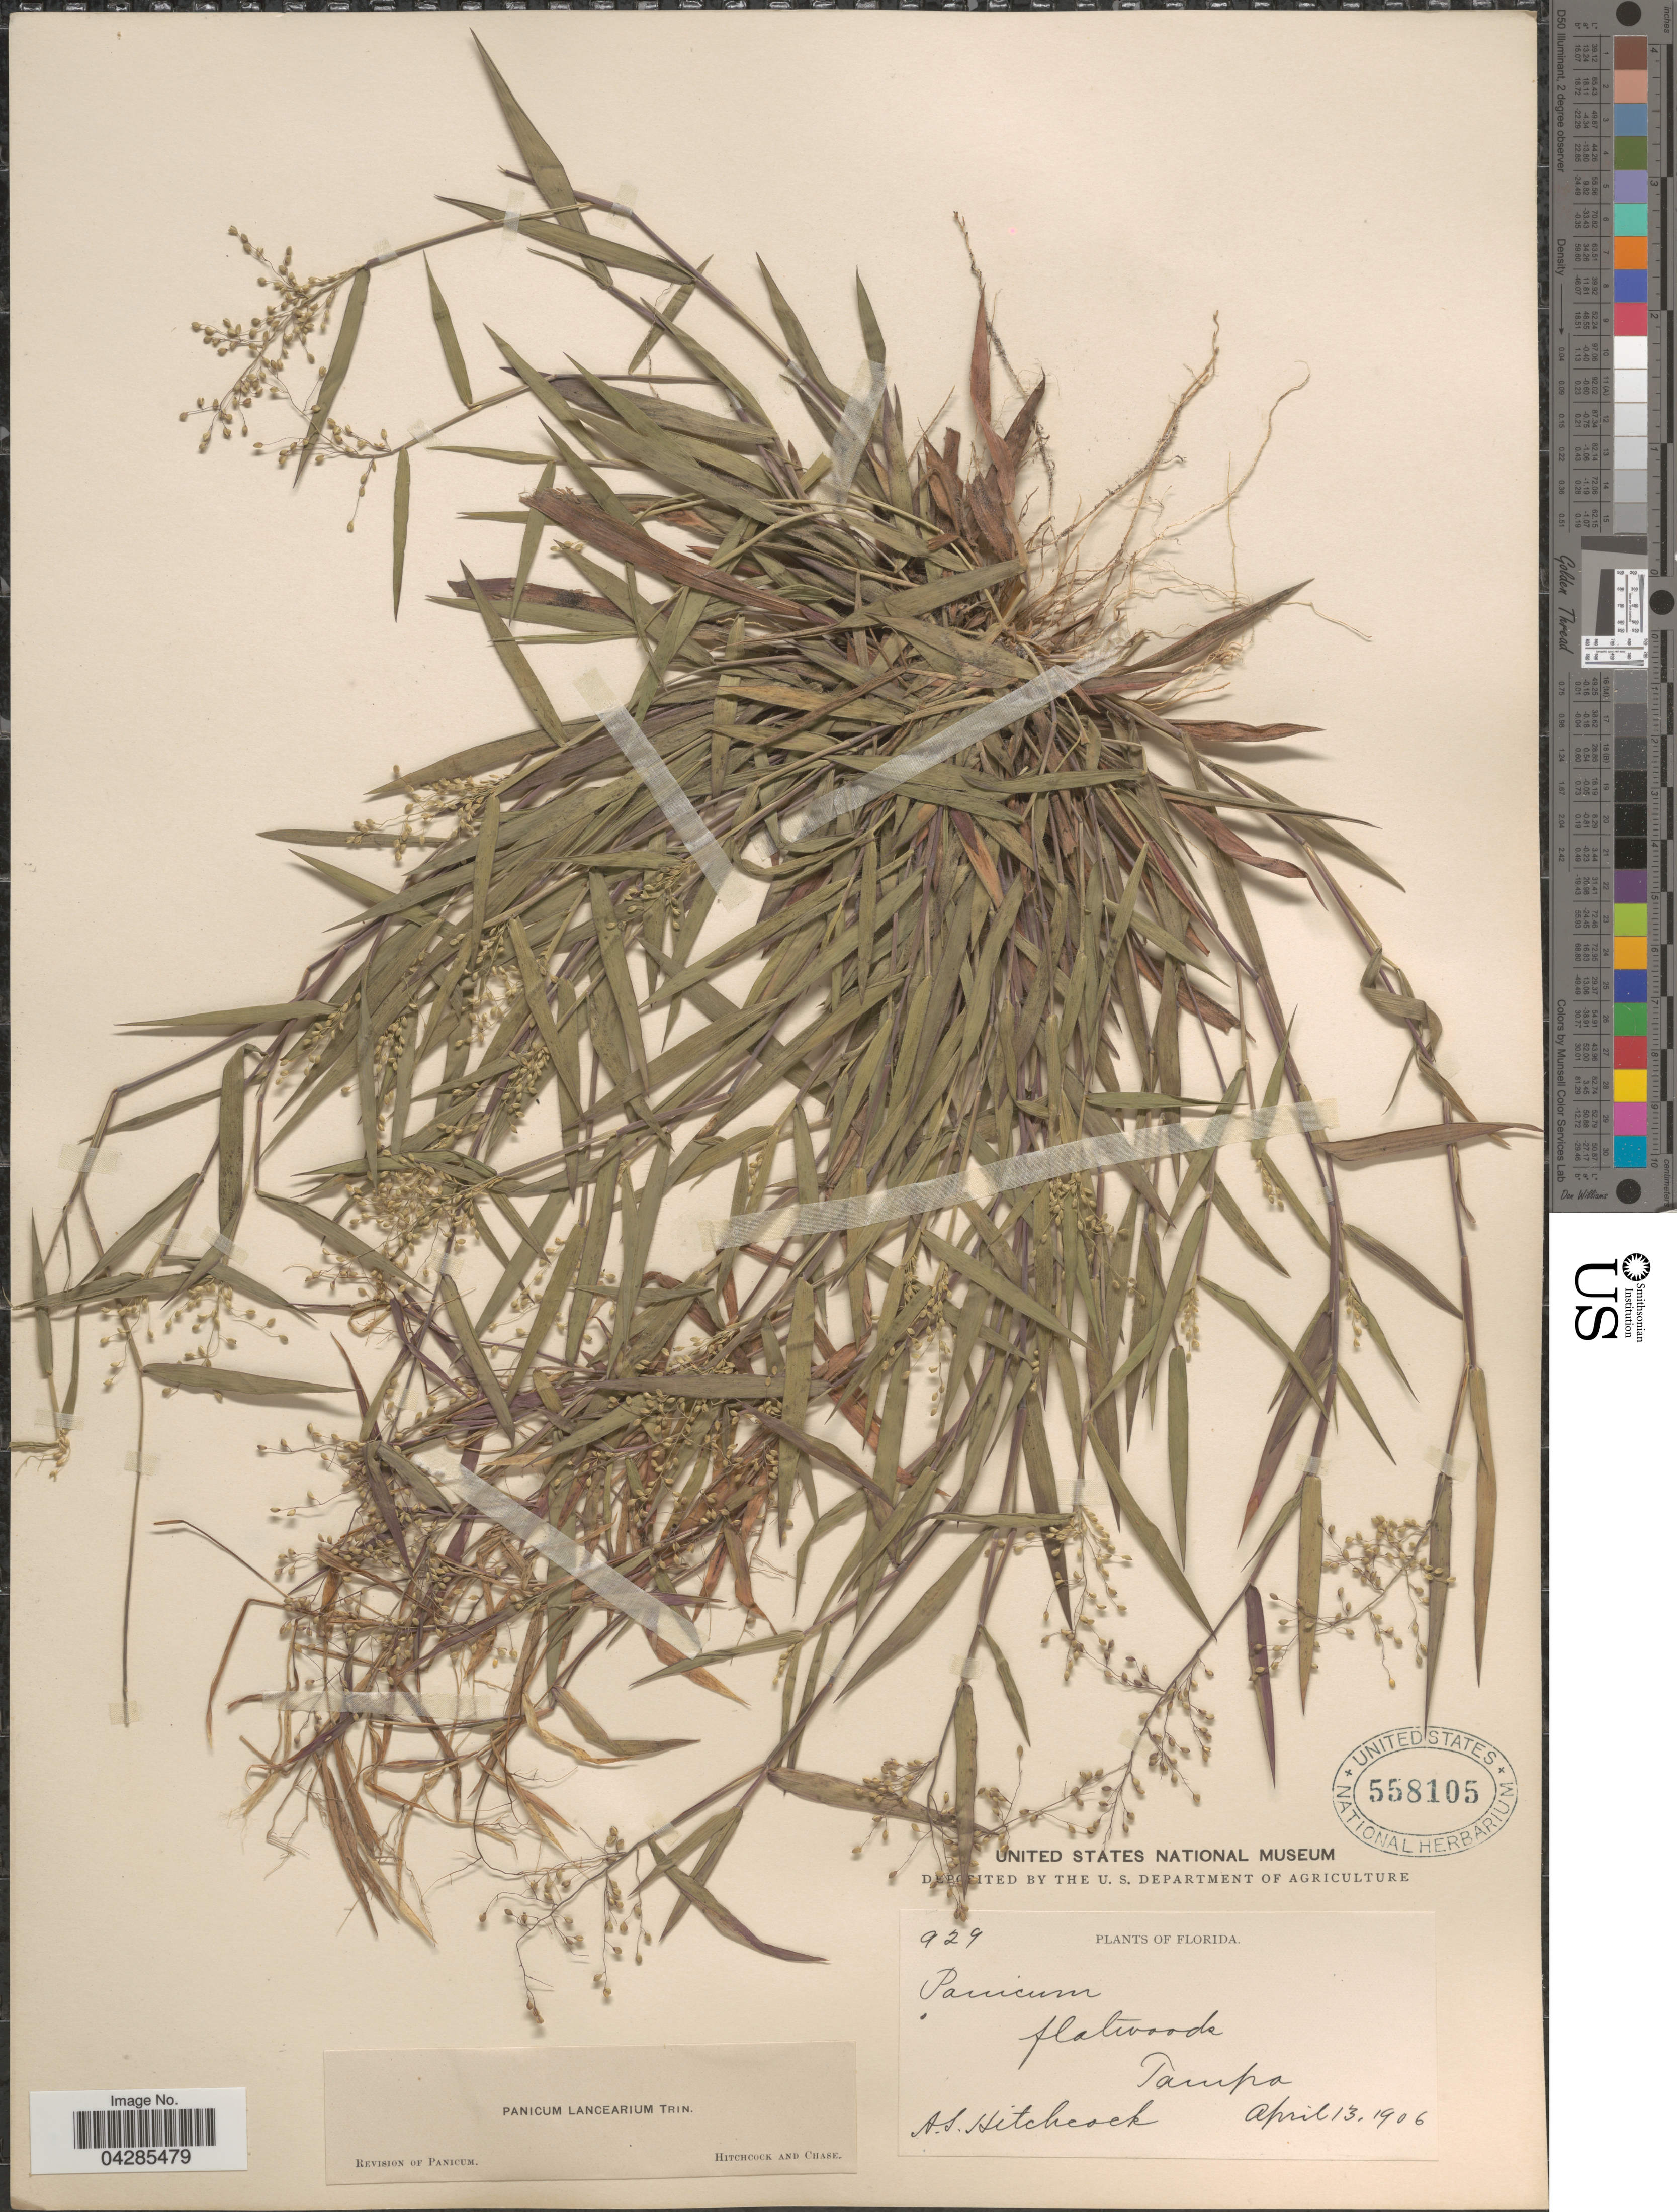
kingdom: Plantae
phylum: Tracheophyta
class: Liliopsida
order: Poales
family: Poaceae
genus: Dichanthelium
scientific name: Dichanthelium portoricense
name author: (Desv. ex Ham.) B.F. Hansen & Wunderlin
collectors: A. S. Hitchcock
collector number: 929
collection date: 1906-04-13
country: United States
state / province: Florida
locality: Flatwoods. Tampa.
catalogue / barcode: US 558105